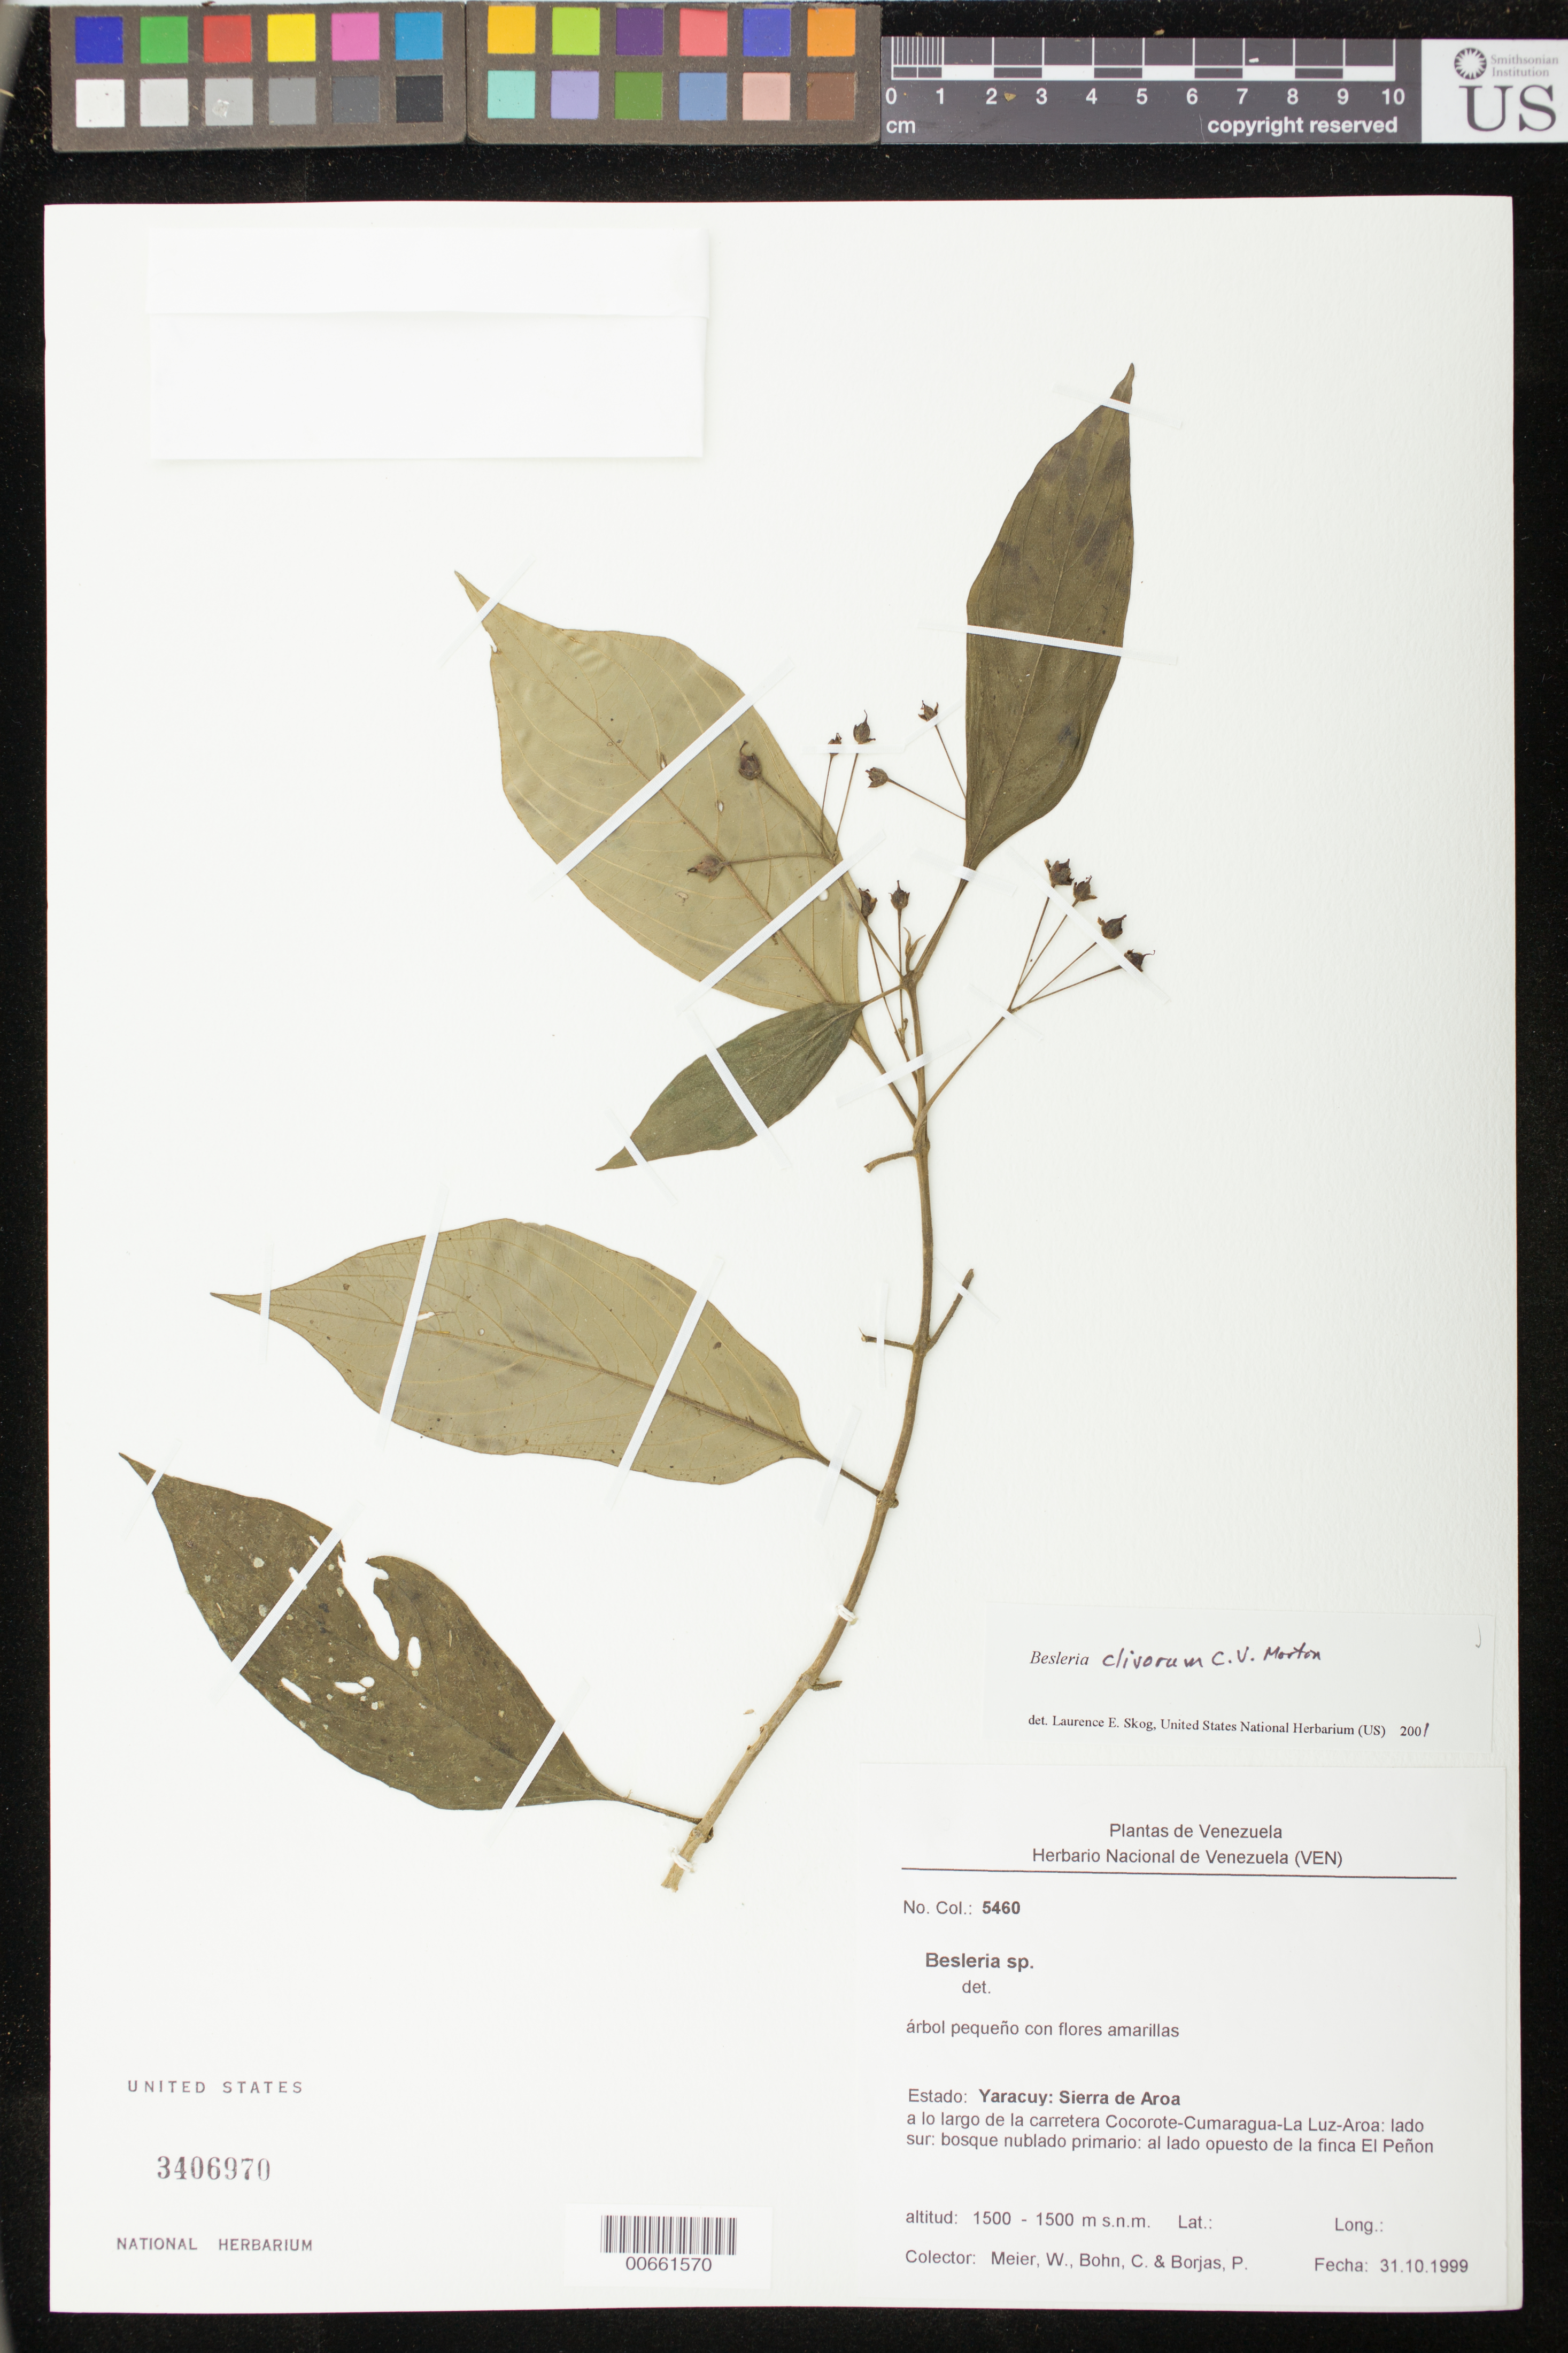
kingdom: Plantae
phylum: Tracheophyta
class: Magnoliopsida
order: Lamiales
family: Gesneriaceae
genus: Besleria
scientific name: Besleria clivorum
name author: C.V. Morton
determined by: Skog, Laurence E.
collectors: W. Meier, C. Bohn & P. Borjas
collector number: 5460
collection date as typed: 31 Oct 1999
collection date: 1999-10-31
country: Venezuela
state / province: Yaracuy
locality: Sierra de Aroa; a lo largo de la carretera Cocorote-Cumaragua-La Luz-Aroa: lado sur: al lado opuesto de la finca El Peñon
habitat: Bosque nublado primario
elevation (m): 1500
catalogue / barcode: US 3406970